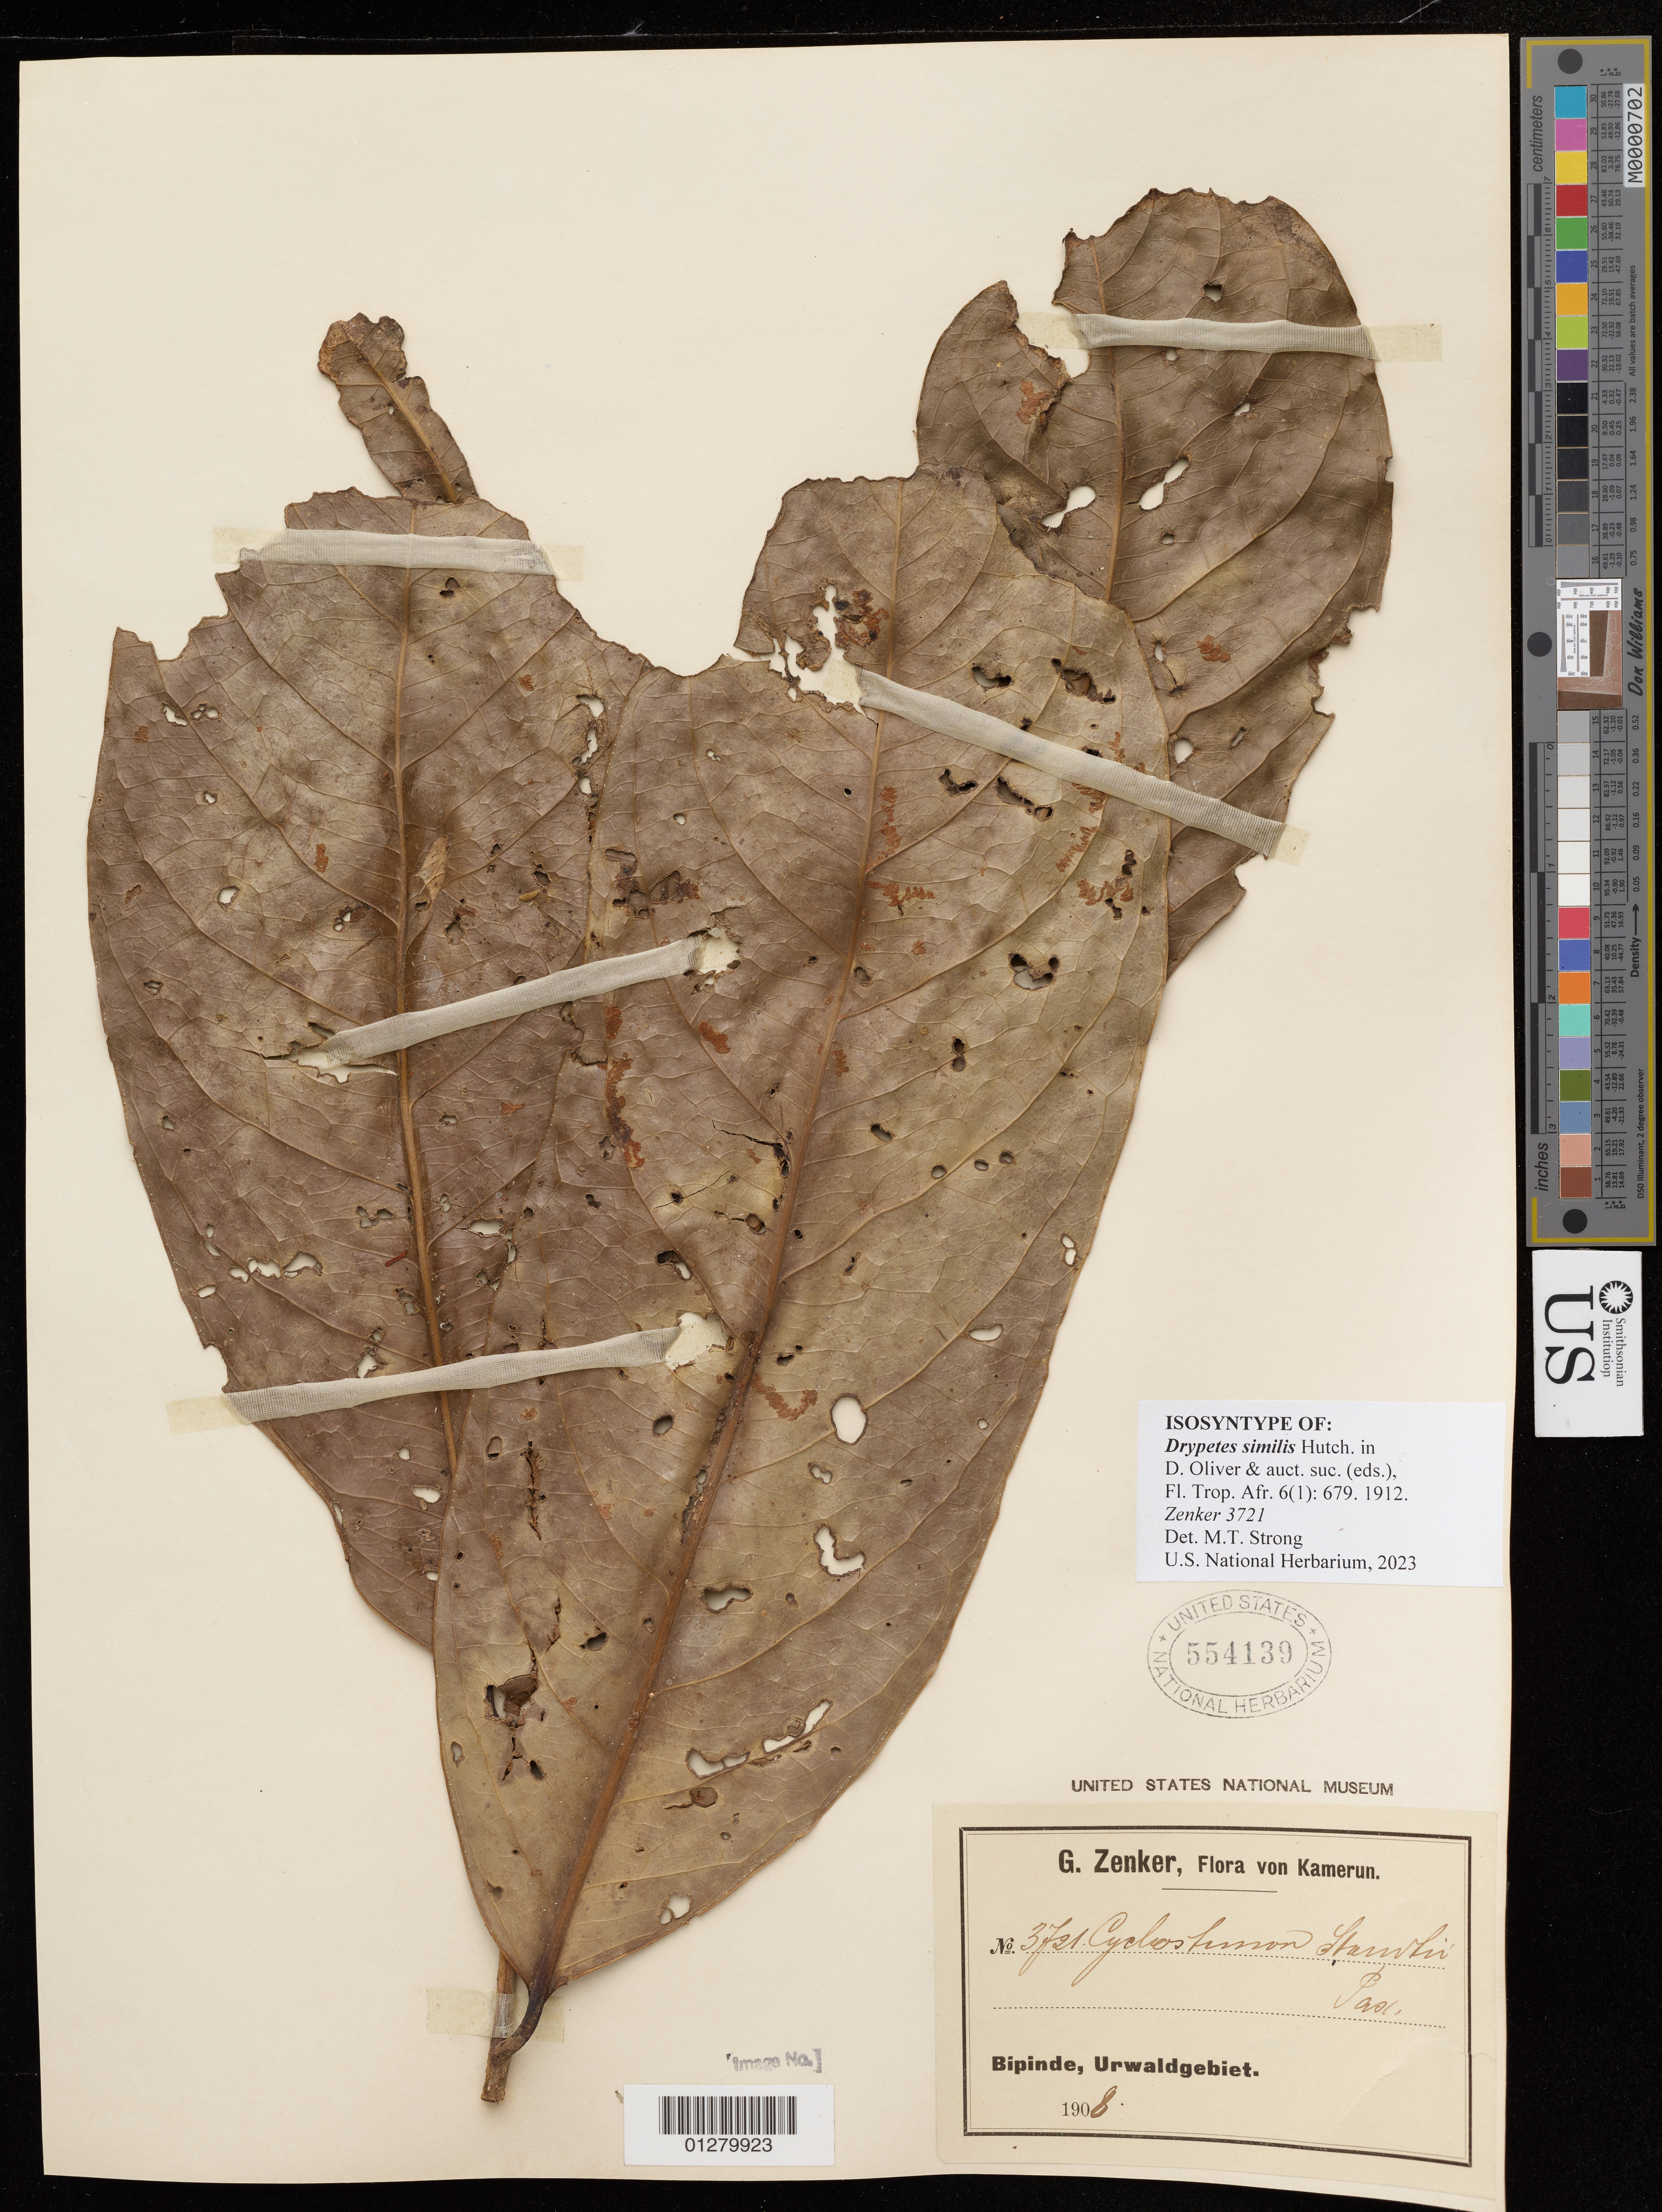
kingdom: Plantae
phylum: Tracheophyta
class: Magnoliopsida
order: Malpighiales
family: Putranjivaceae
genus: Drypetes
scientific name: Drypetes similis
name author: Hutch. in Dyer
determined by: Strong, Mark T., (BOT), Smithsonian Institution - National Museum of Natural History (UNITED STATES)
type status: Isosyntype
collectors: G. A. Zenker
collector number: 3721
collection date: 1908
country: Cameroon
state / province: Sud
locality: Bipinde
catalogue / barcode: US 554139